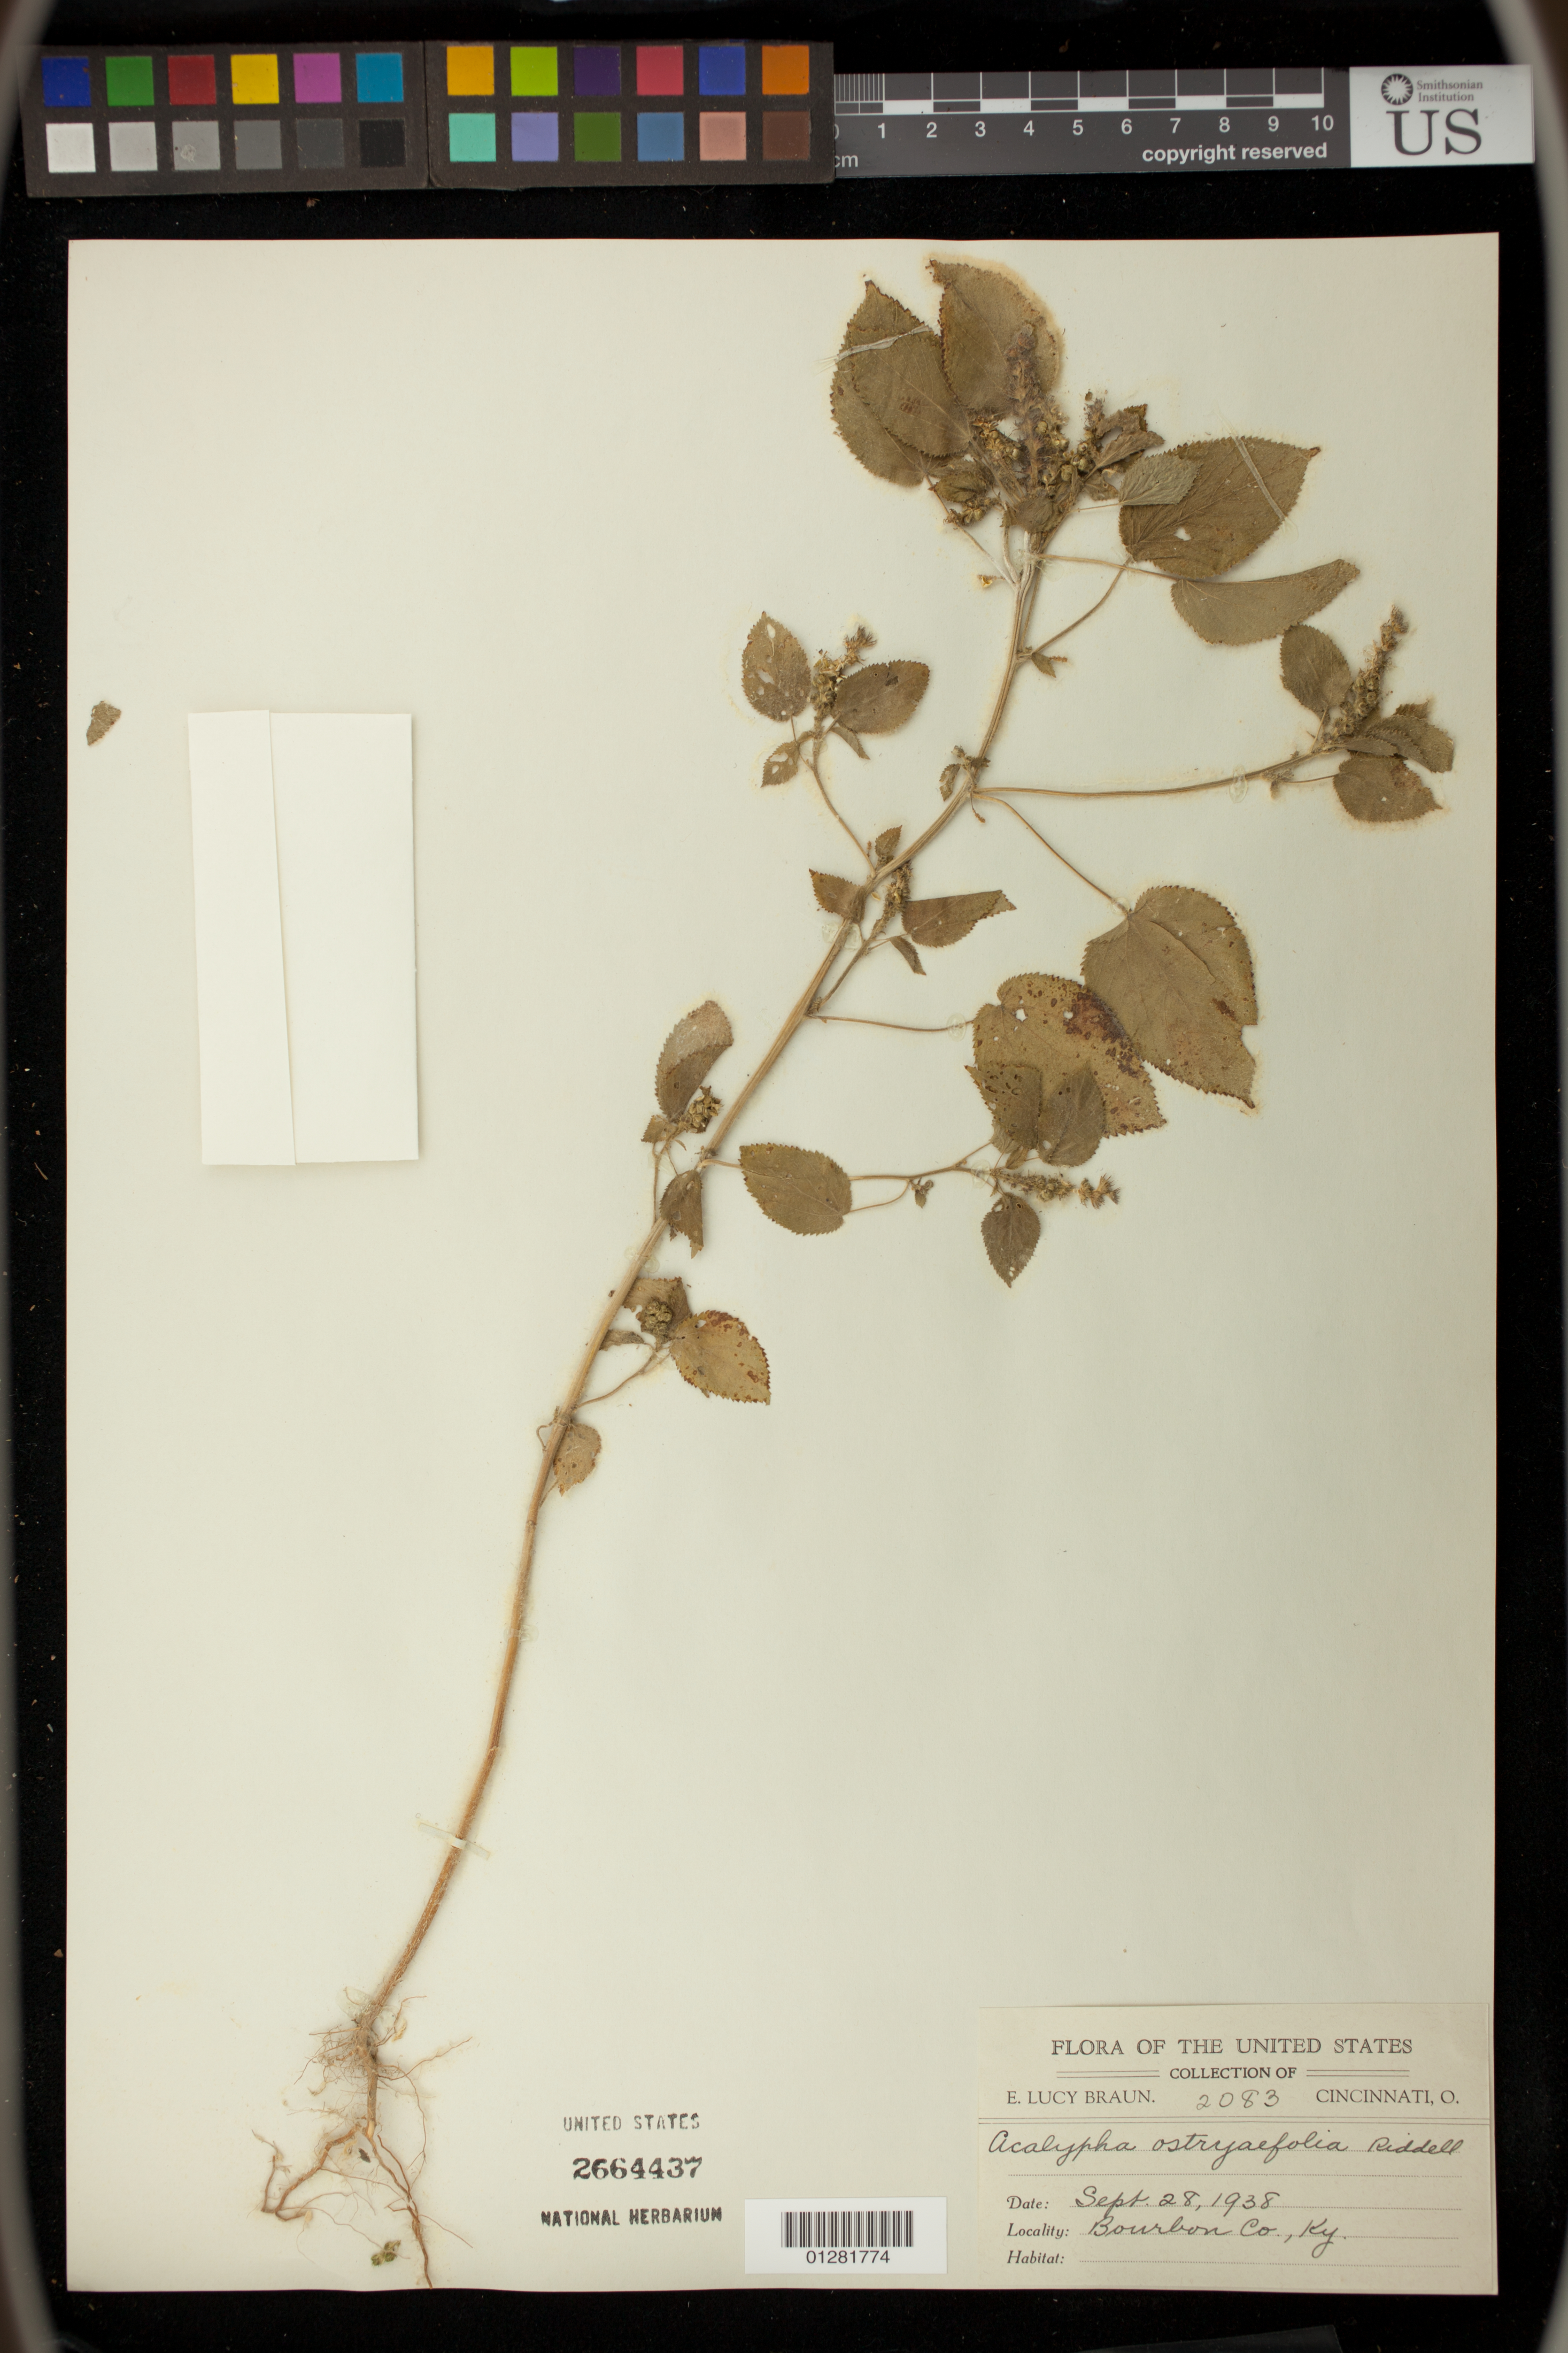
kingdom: Plantae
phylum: Tracheophyta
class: Magnoliopsida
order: Malpighiales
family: Euphorbiaceae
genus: Acalypha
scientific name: Acalypha ostryifolia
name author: Ridd.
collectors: E. L. Braun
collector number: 2083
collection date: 1938-09-28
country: United States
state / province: Kentucky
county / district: Bourbon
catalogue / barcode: US 2664437